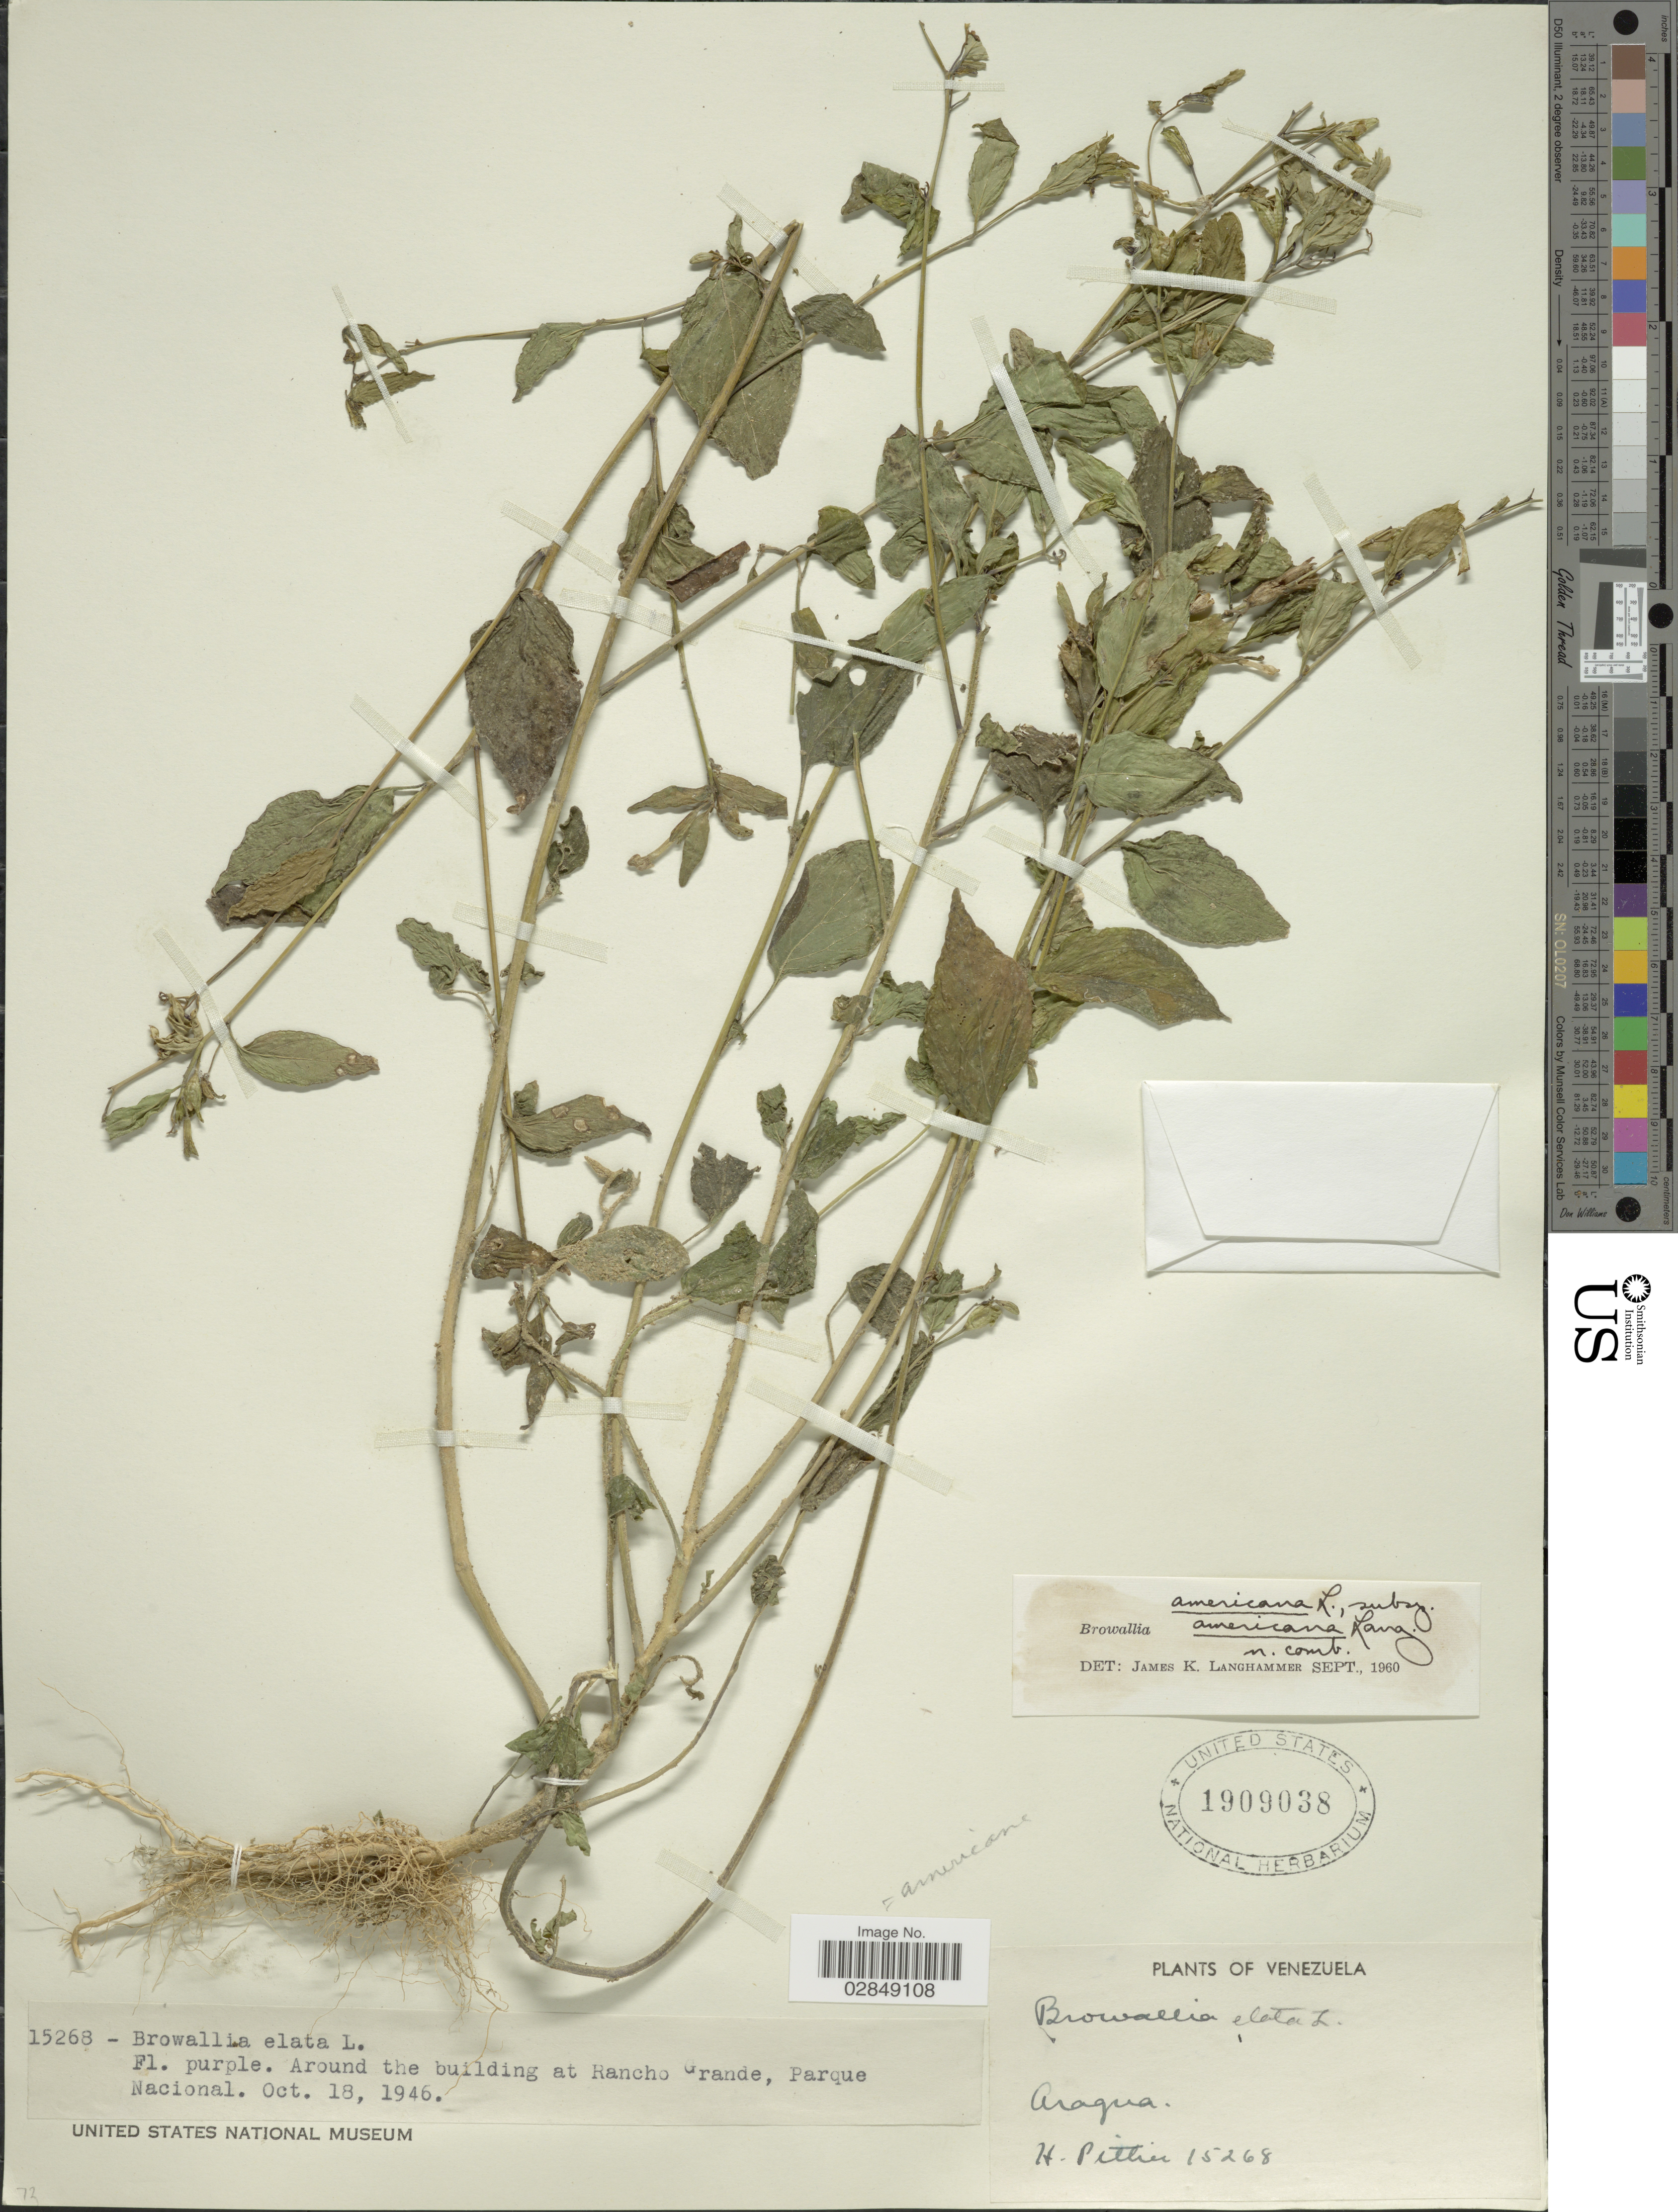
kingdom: Plantae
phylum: Tracheophyta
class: Magnoliopsida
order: Solanales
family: Solanaceae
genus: Browallia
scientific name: Browallia americana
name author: L.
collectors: H. F. Pittier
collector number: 15268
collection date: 1946-10-18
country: Venezuela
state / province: Aragua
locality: Around the building at Rancho Grande, Parque Nacional.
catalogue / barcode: US 1909038